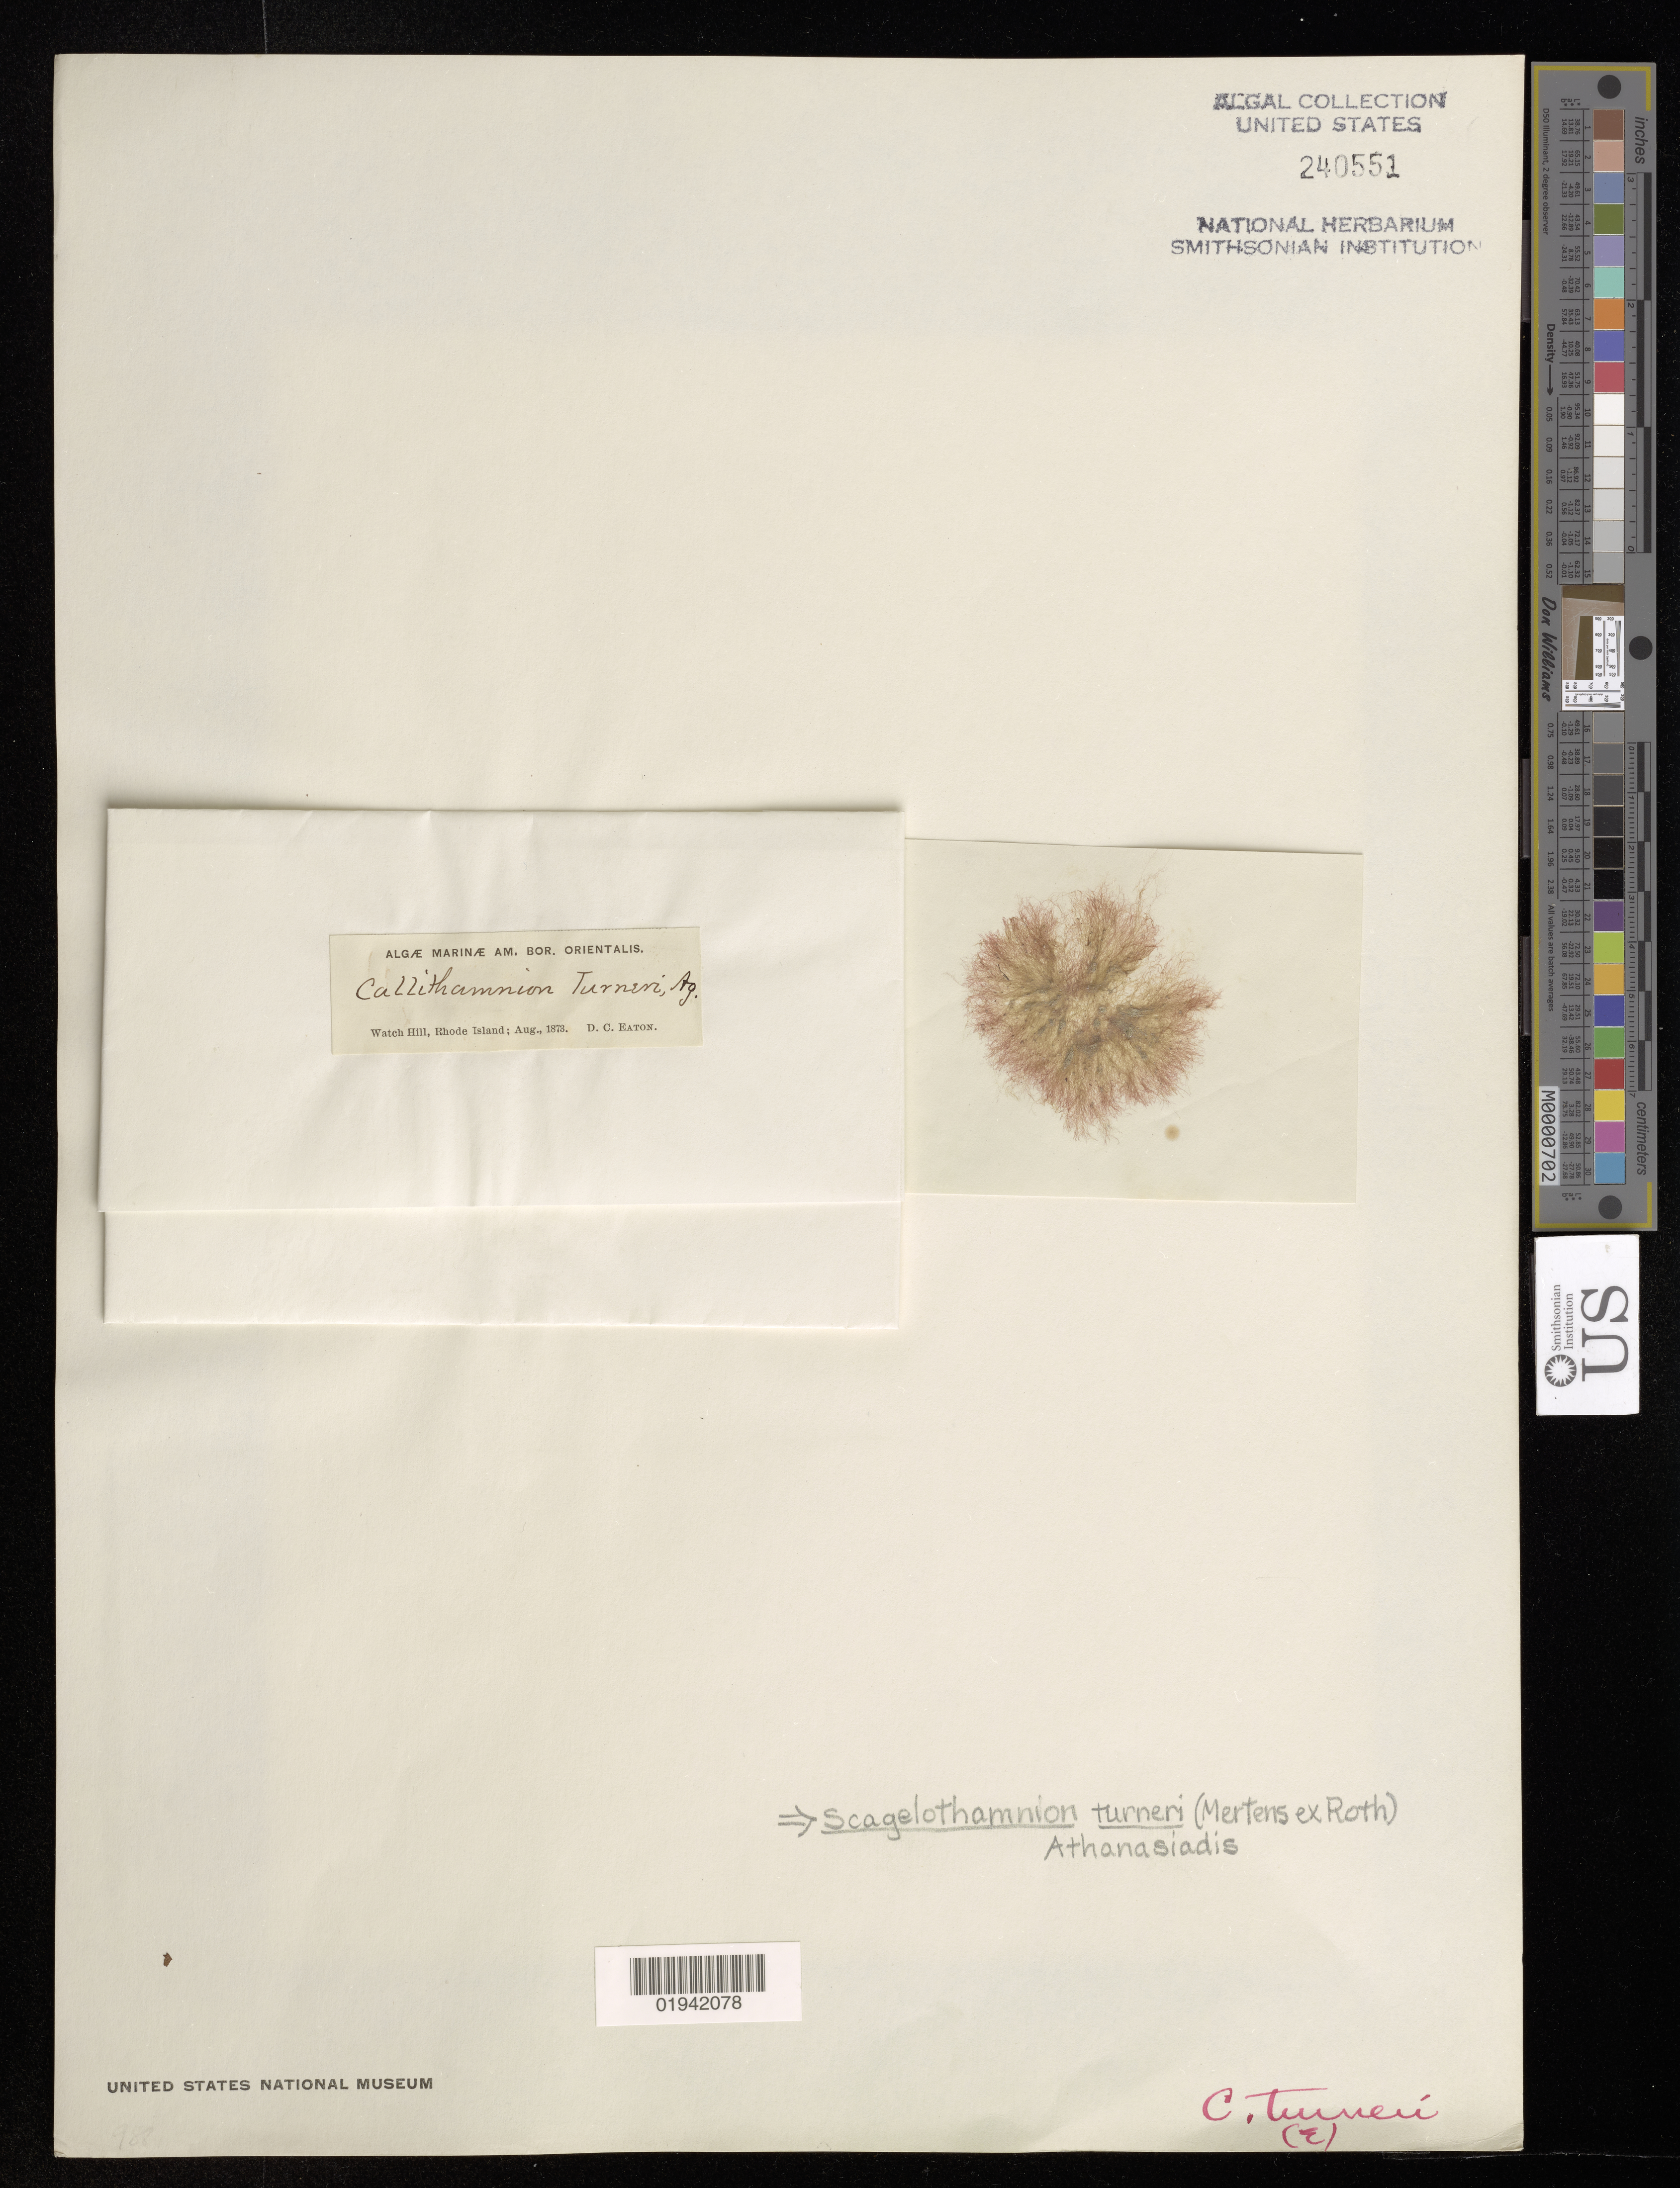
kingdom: Plantae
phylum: Rhodophyta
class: Florideophyceae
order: Ceramiales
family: Ceramiaceae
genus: Scagelothamnion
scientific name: Scagelothamnion turneri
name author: (Mert. ex Roth) A. Athanasiadis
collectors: D. C. Eaton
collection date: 1873-08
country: United States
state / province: Rhode Island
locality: Watch Hill.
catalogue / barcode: US 240551